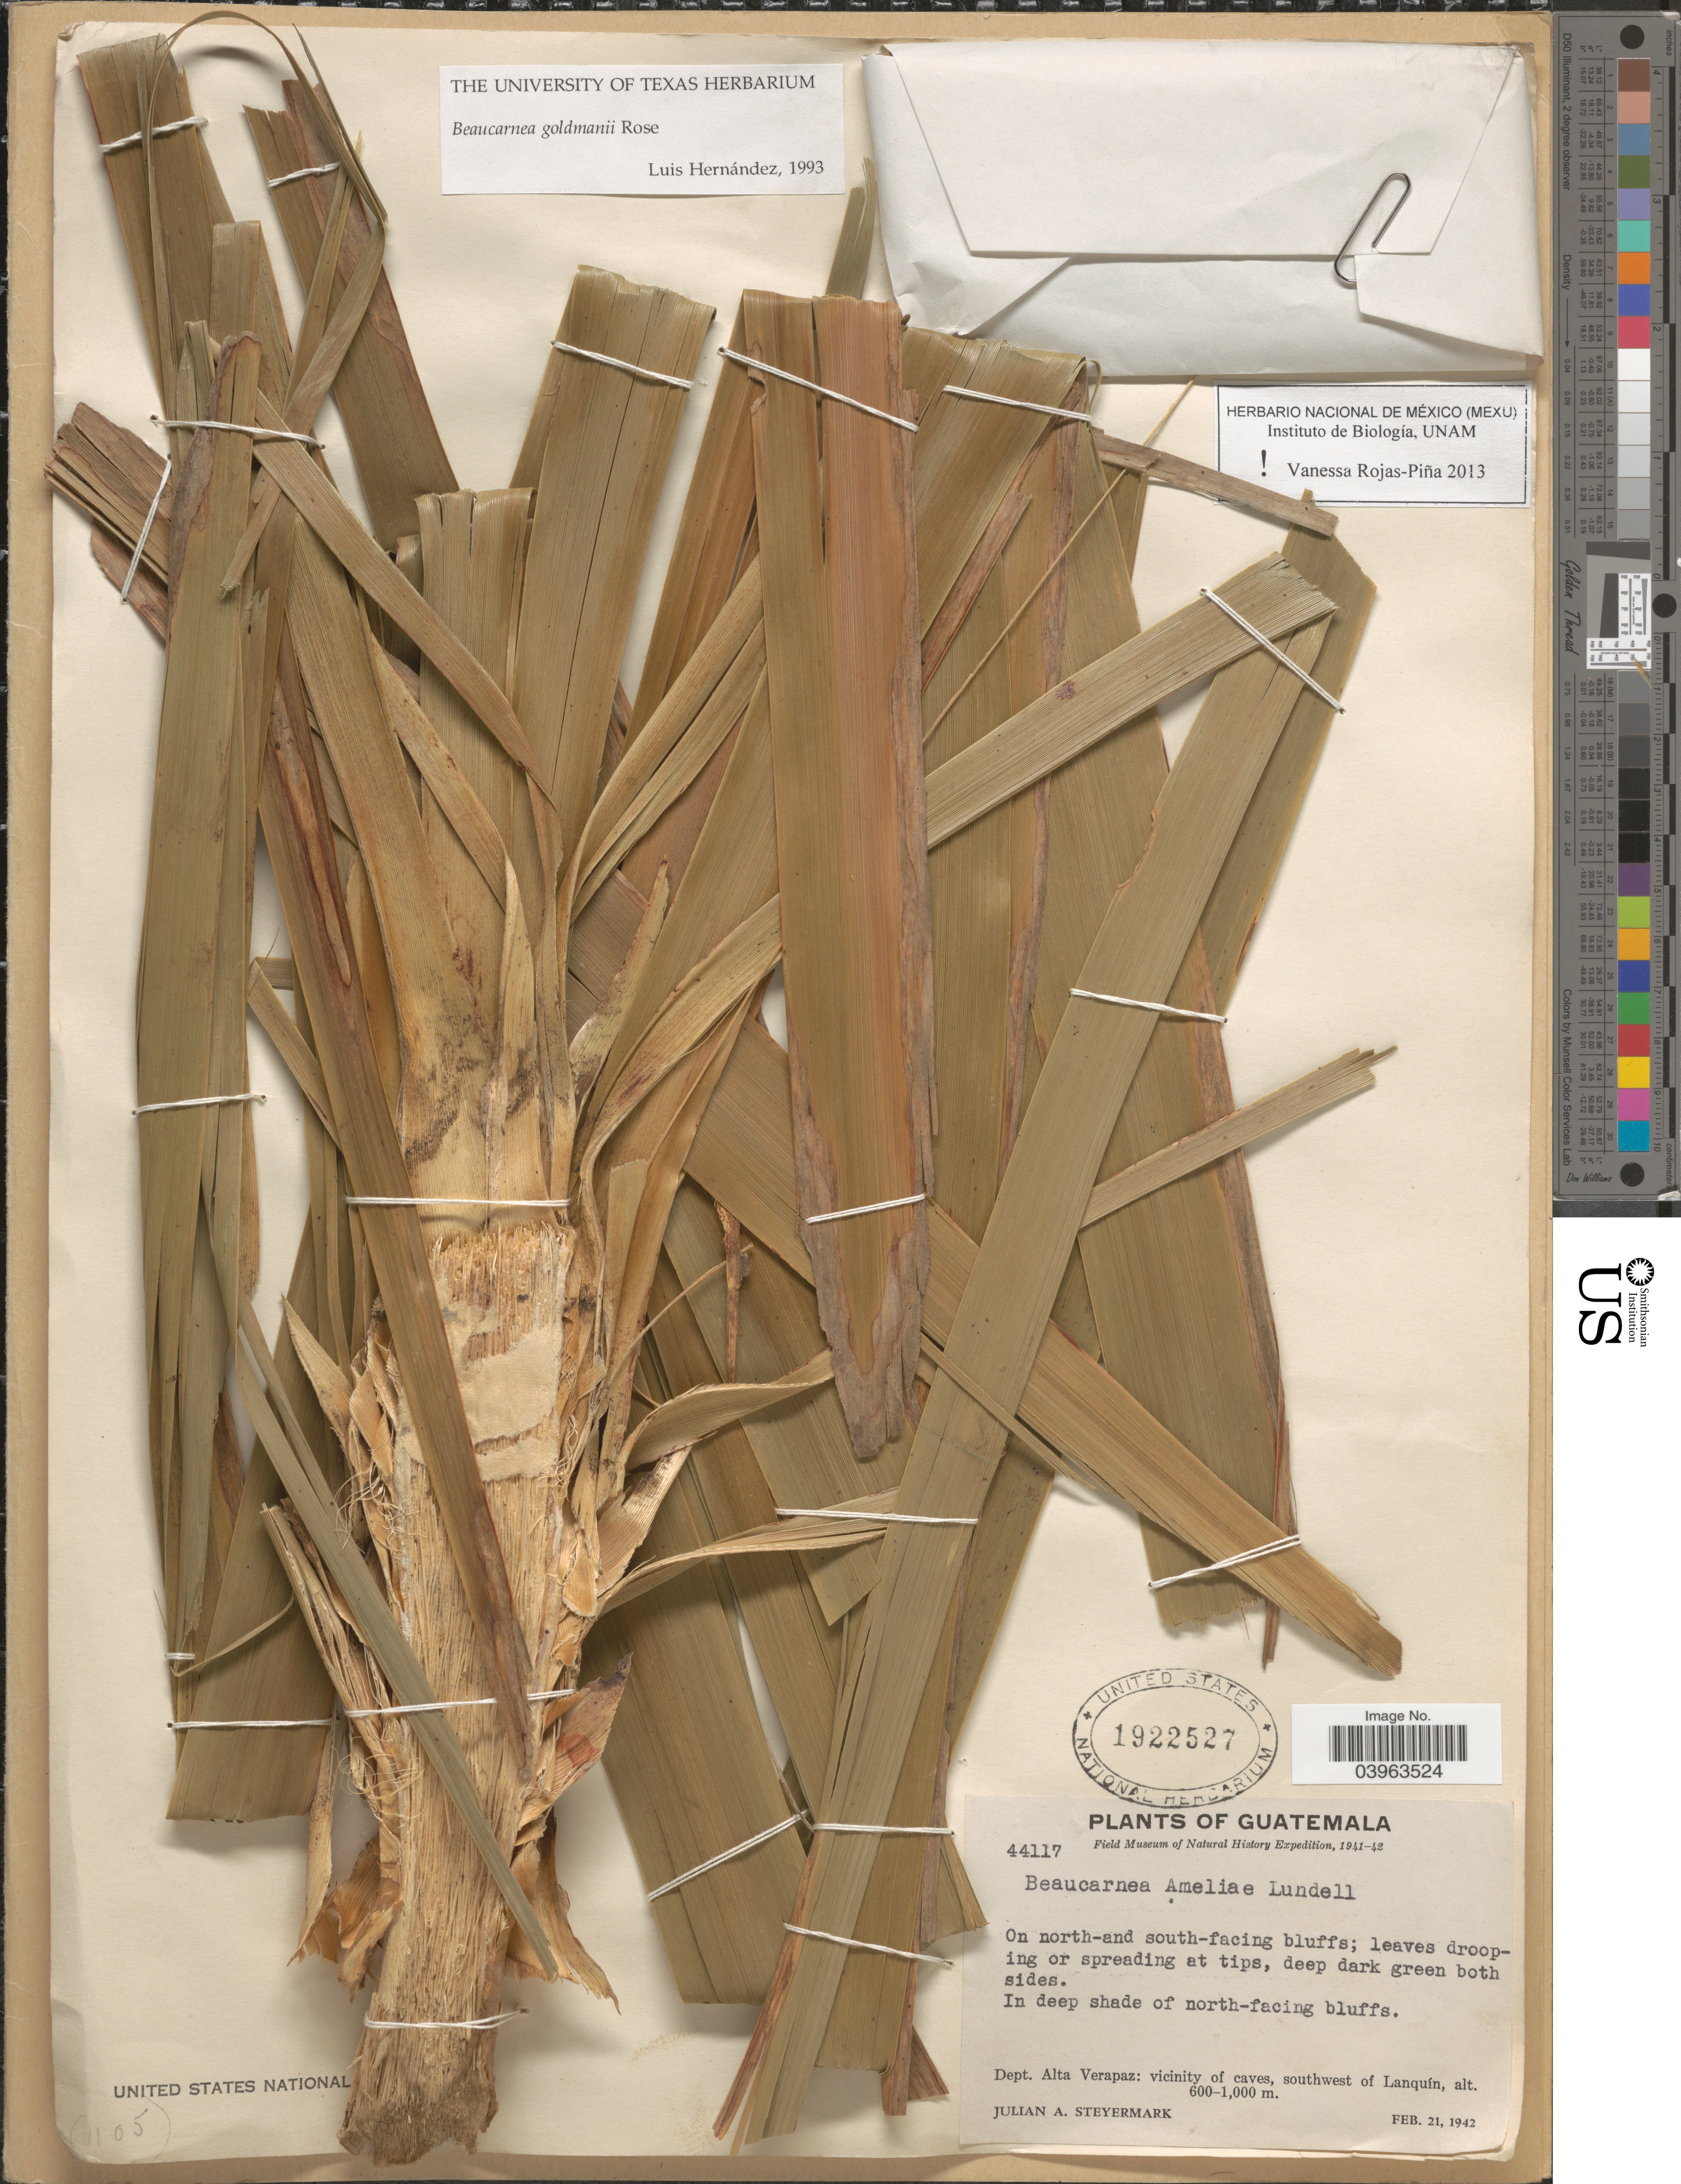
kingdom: Plantae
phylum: Tracheophyta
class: Liliopsida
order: Asparagales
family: Asparagaceae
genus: Beaucarnea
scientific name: Beaucarnea goldmanii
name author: Rose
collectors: J. Steyermark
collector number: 44117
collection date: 1942-02-21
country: Guatemala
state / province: Alta Verapaz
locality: On north-and south-facing bluffs. In deep shade of north-facing bluffs. Dept. Alta Verapaz: vicinity of caves, southwest of Lanquín.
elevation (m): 600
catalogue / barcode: US 1922527